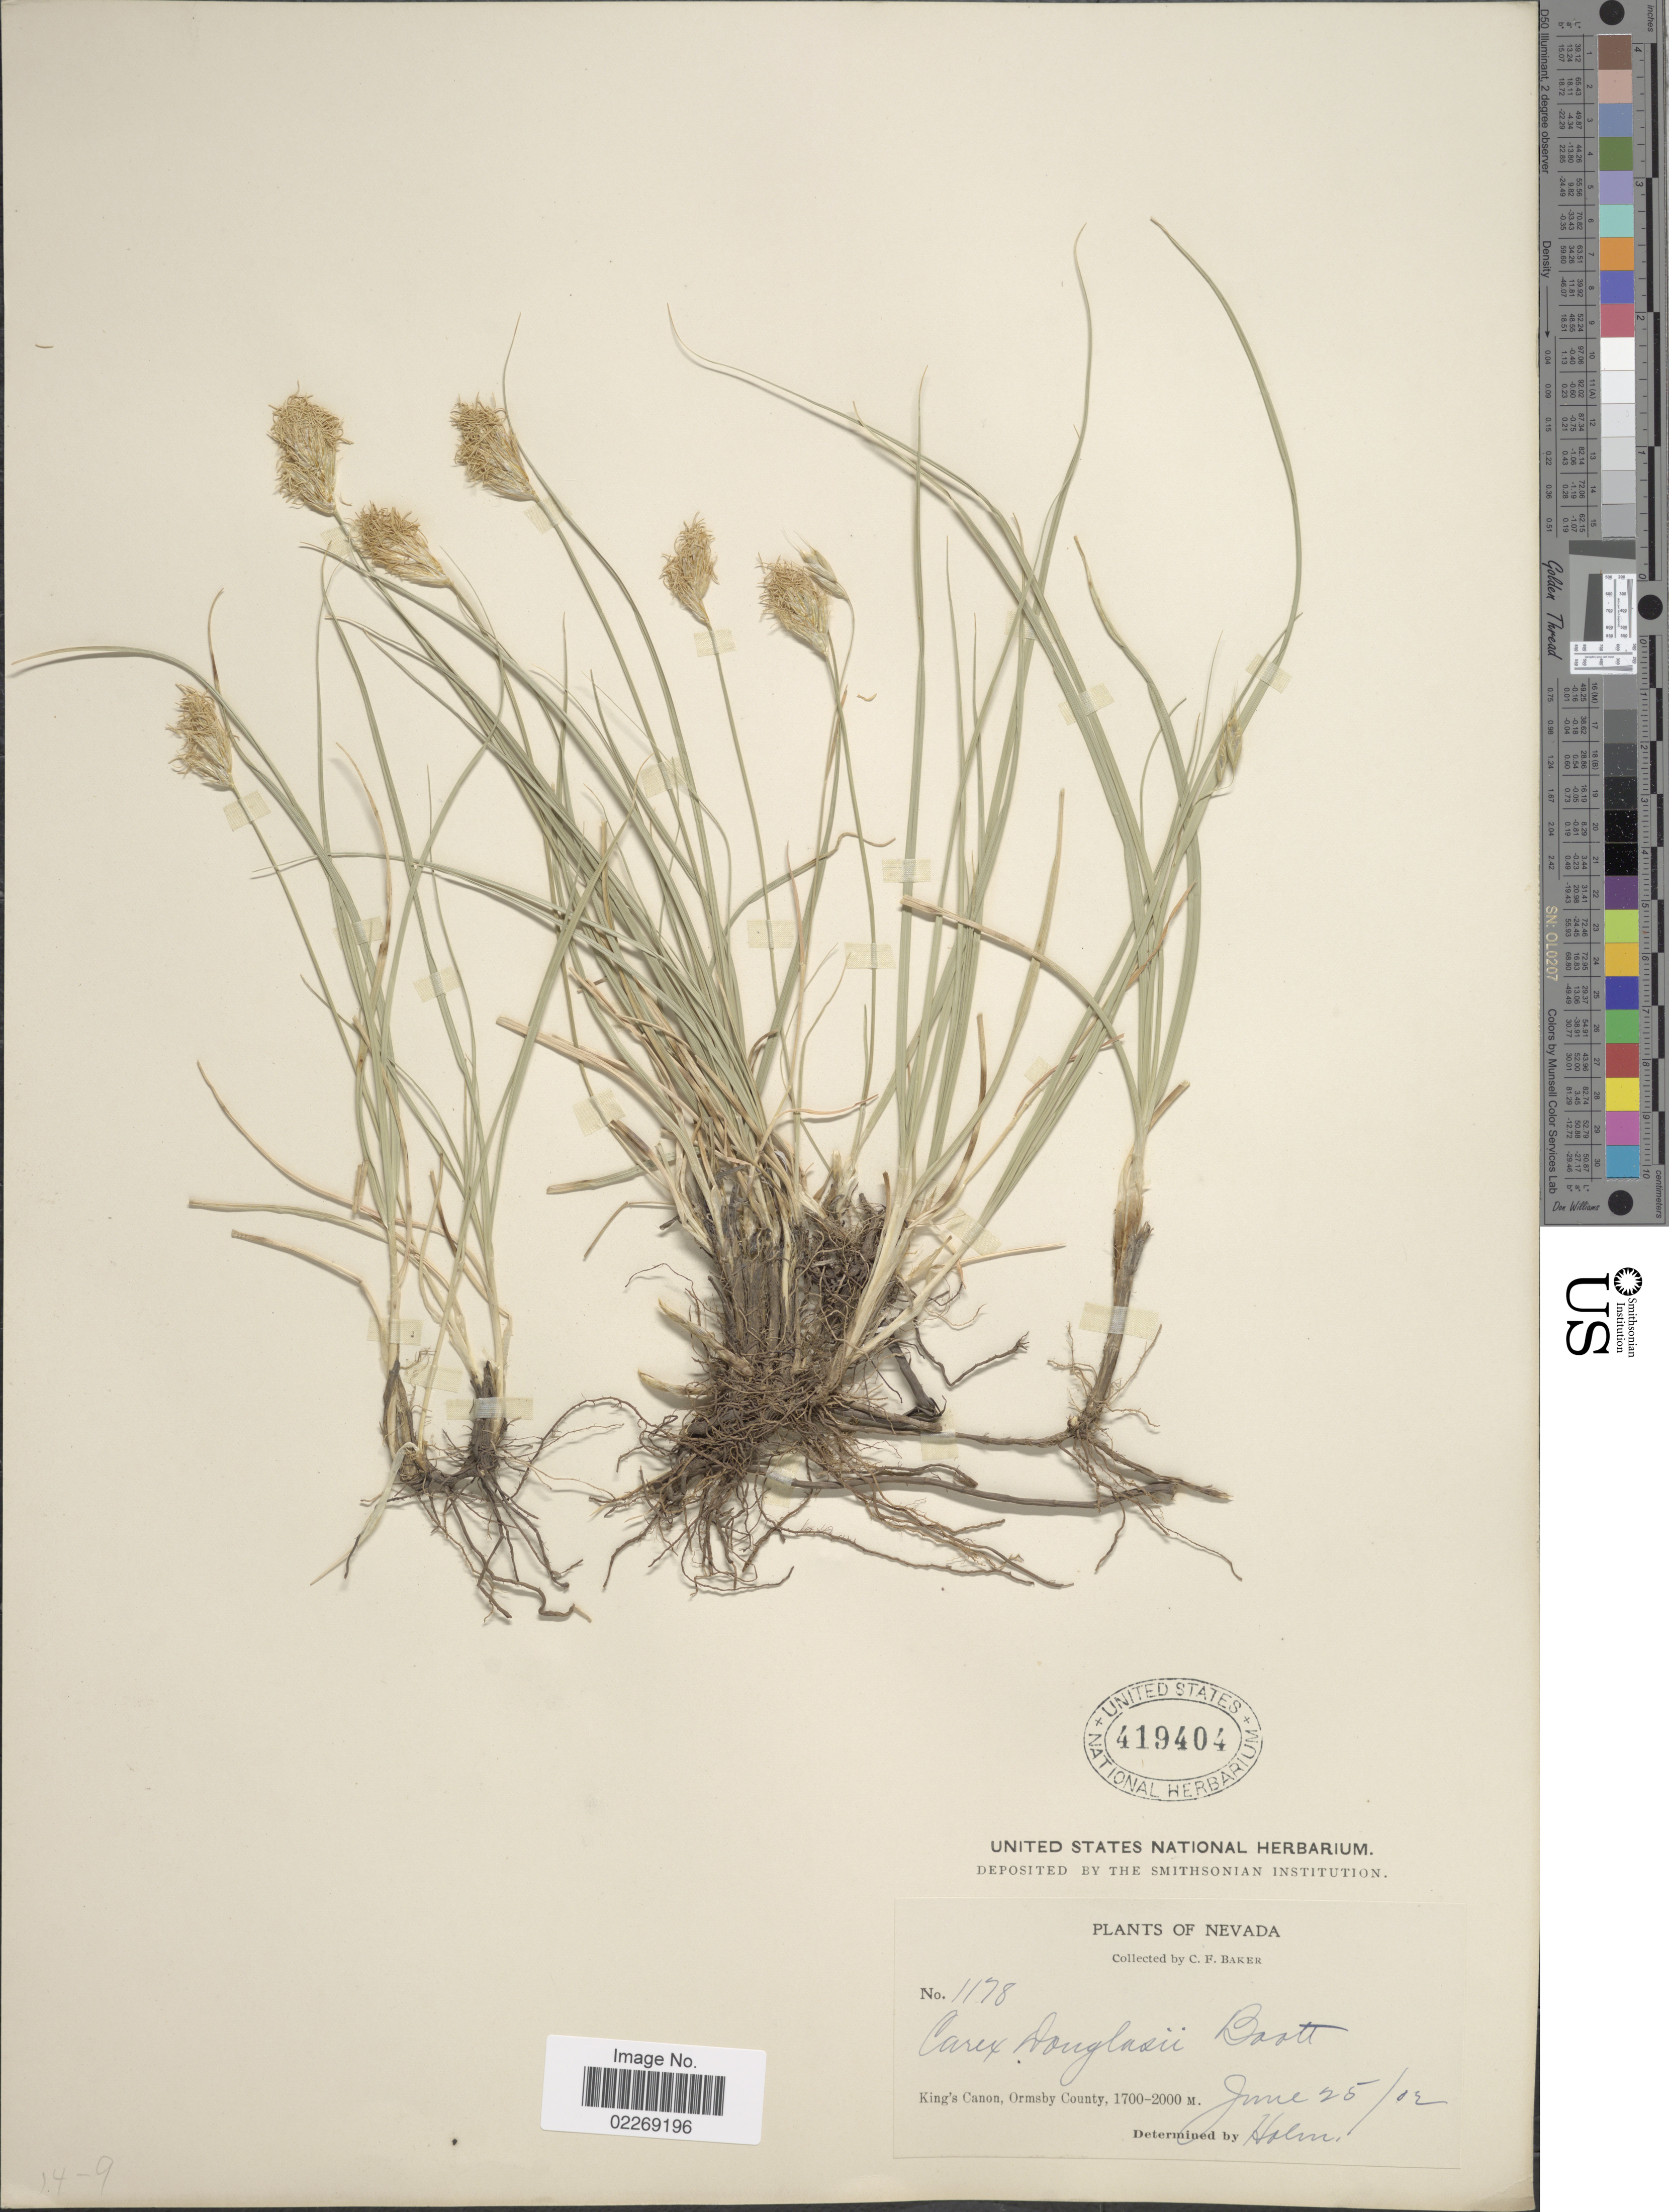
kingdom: Plantae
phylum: Tracheophyta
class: Liliopsida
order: Poales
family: Cyperaceae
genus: Carex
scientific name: Carex douglasii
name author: Boott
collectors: C. F. Baker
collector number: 1178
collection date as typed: Transcribed d/m/y: 25/6/2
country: United States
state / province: Nevada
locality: King's Canon, Ormsby County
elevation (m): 1700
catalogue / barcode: US 419404